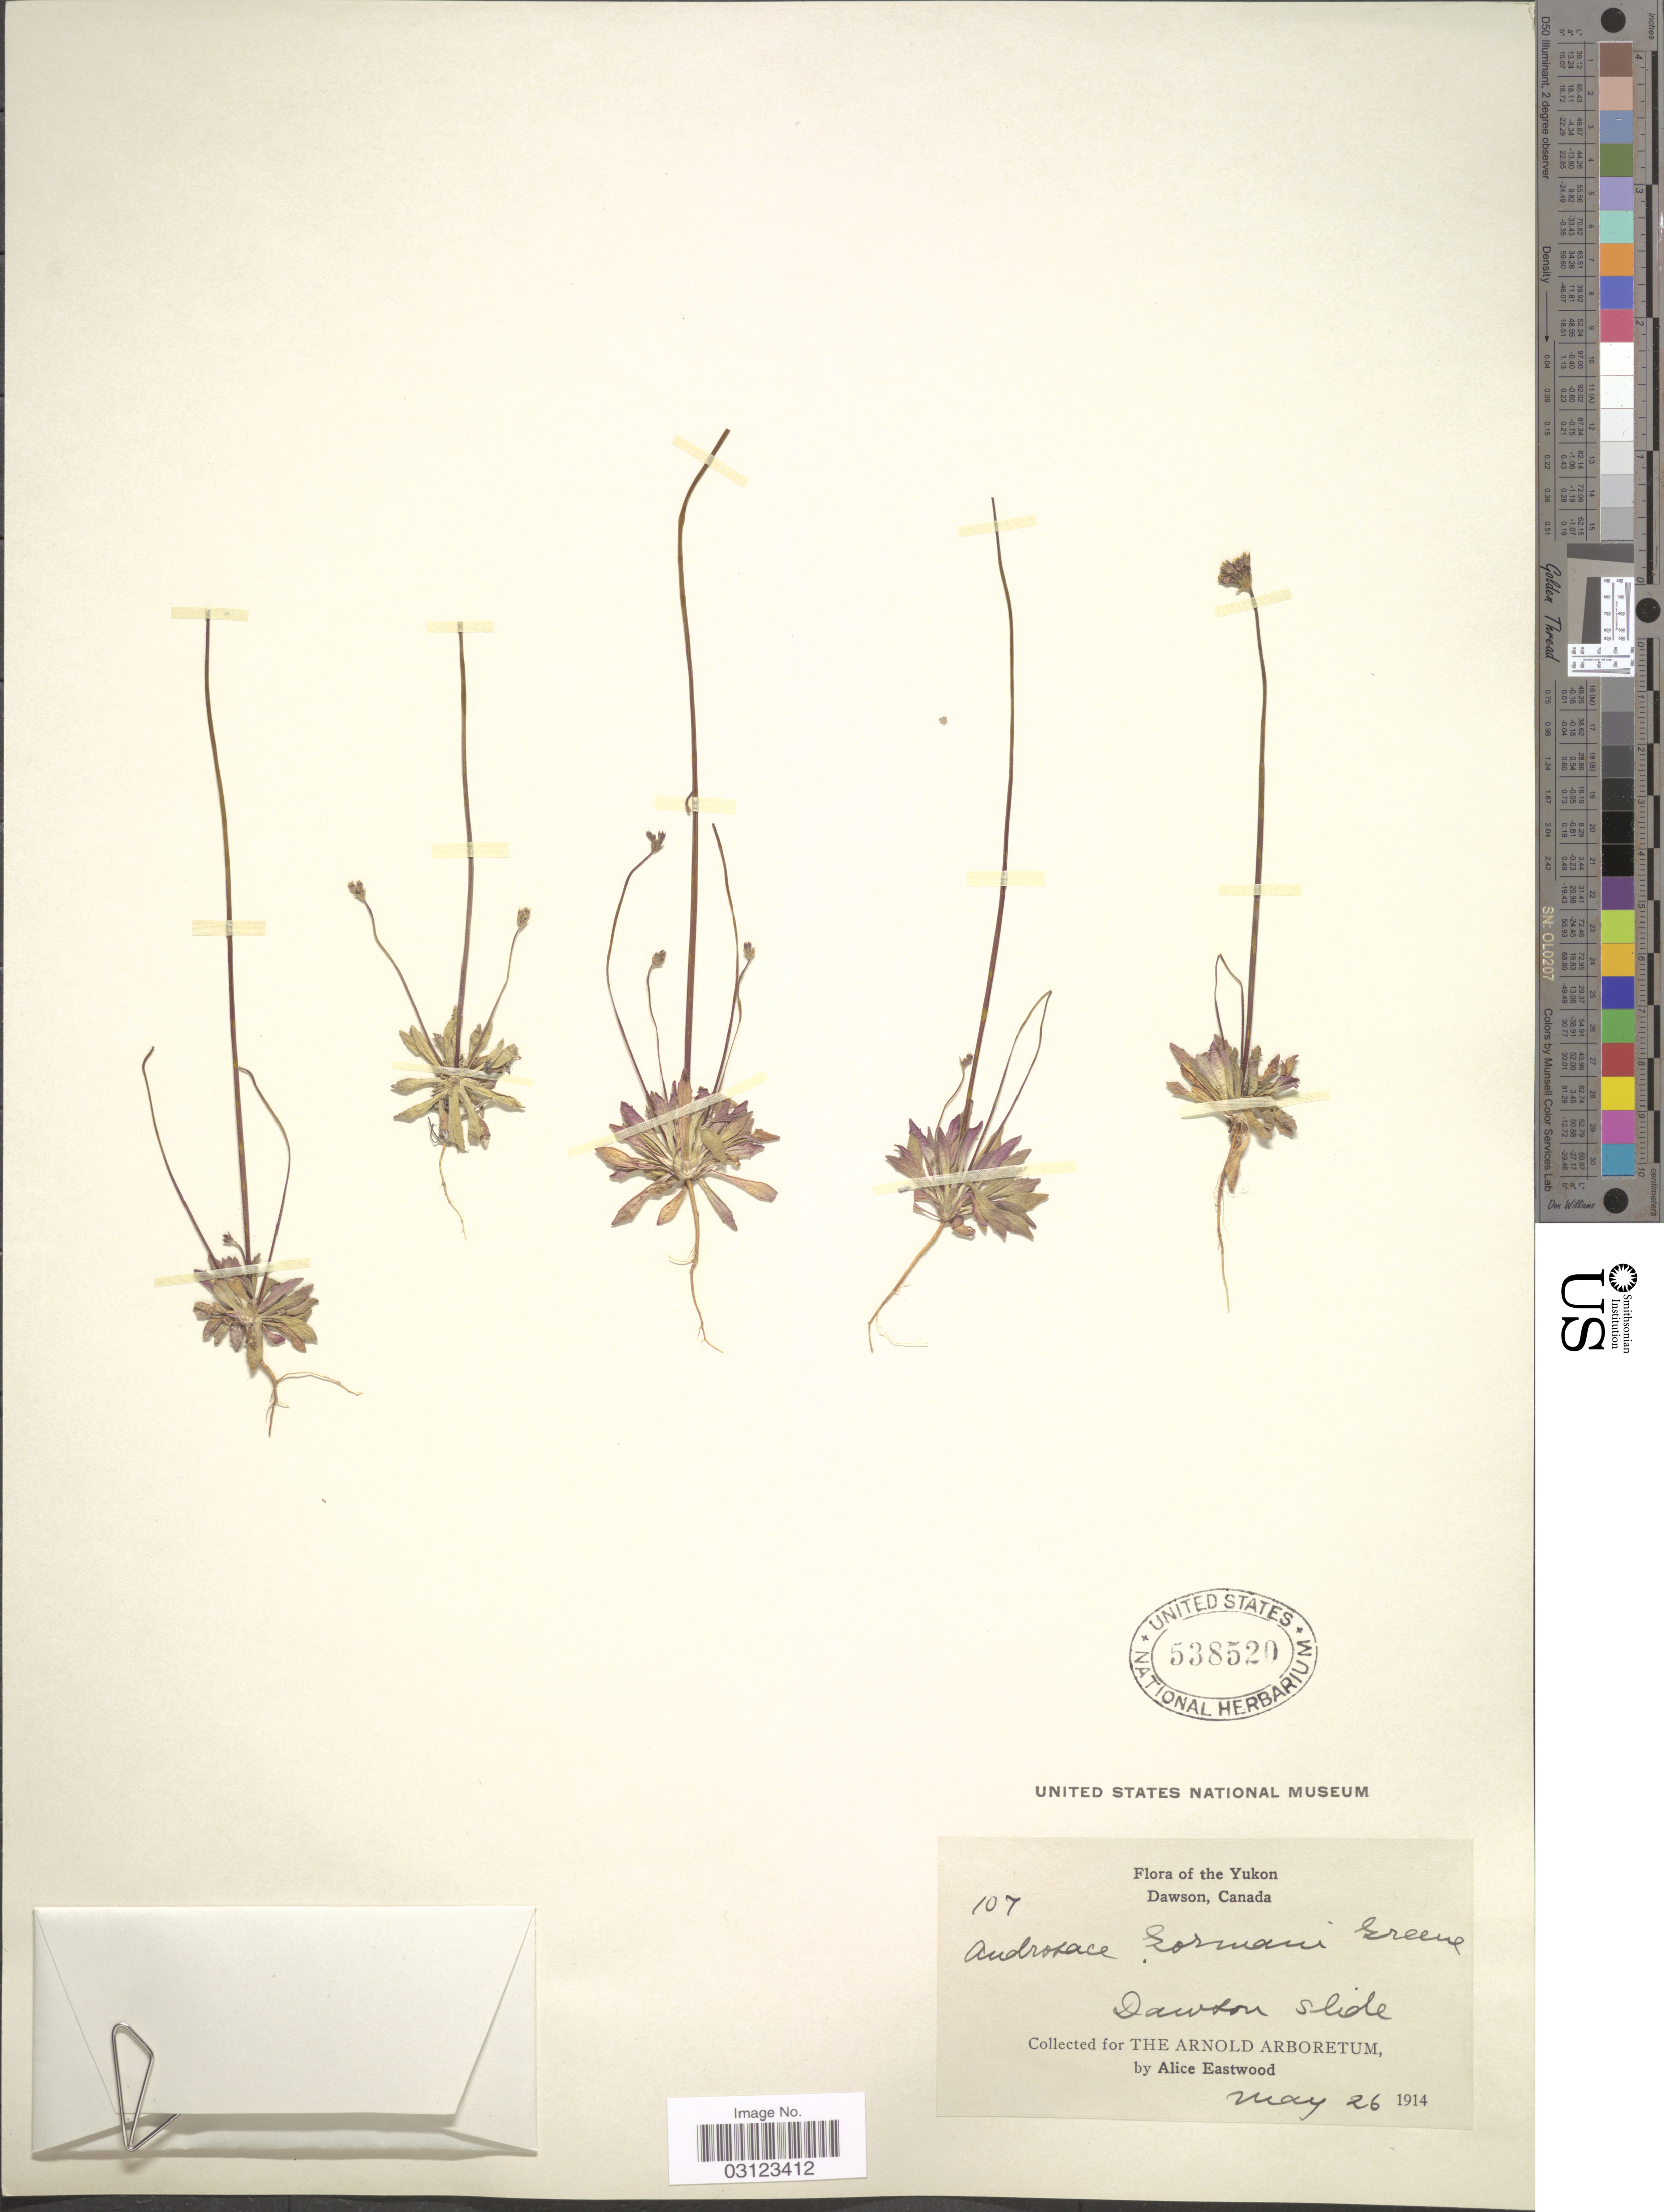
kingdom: Plantae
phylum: Tracheophyta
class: Magnoliopsida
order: Ericales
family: Primulaceae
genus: Androsace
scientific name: Androsace septentrionalis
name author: L.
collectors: A. Eastwood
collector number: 107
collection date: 1914-05-26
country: Canada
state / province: Yukon Territory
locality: Yukon, Dawson. Dawson slide.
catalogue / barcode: US 538520